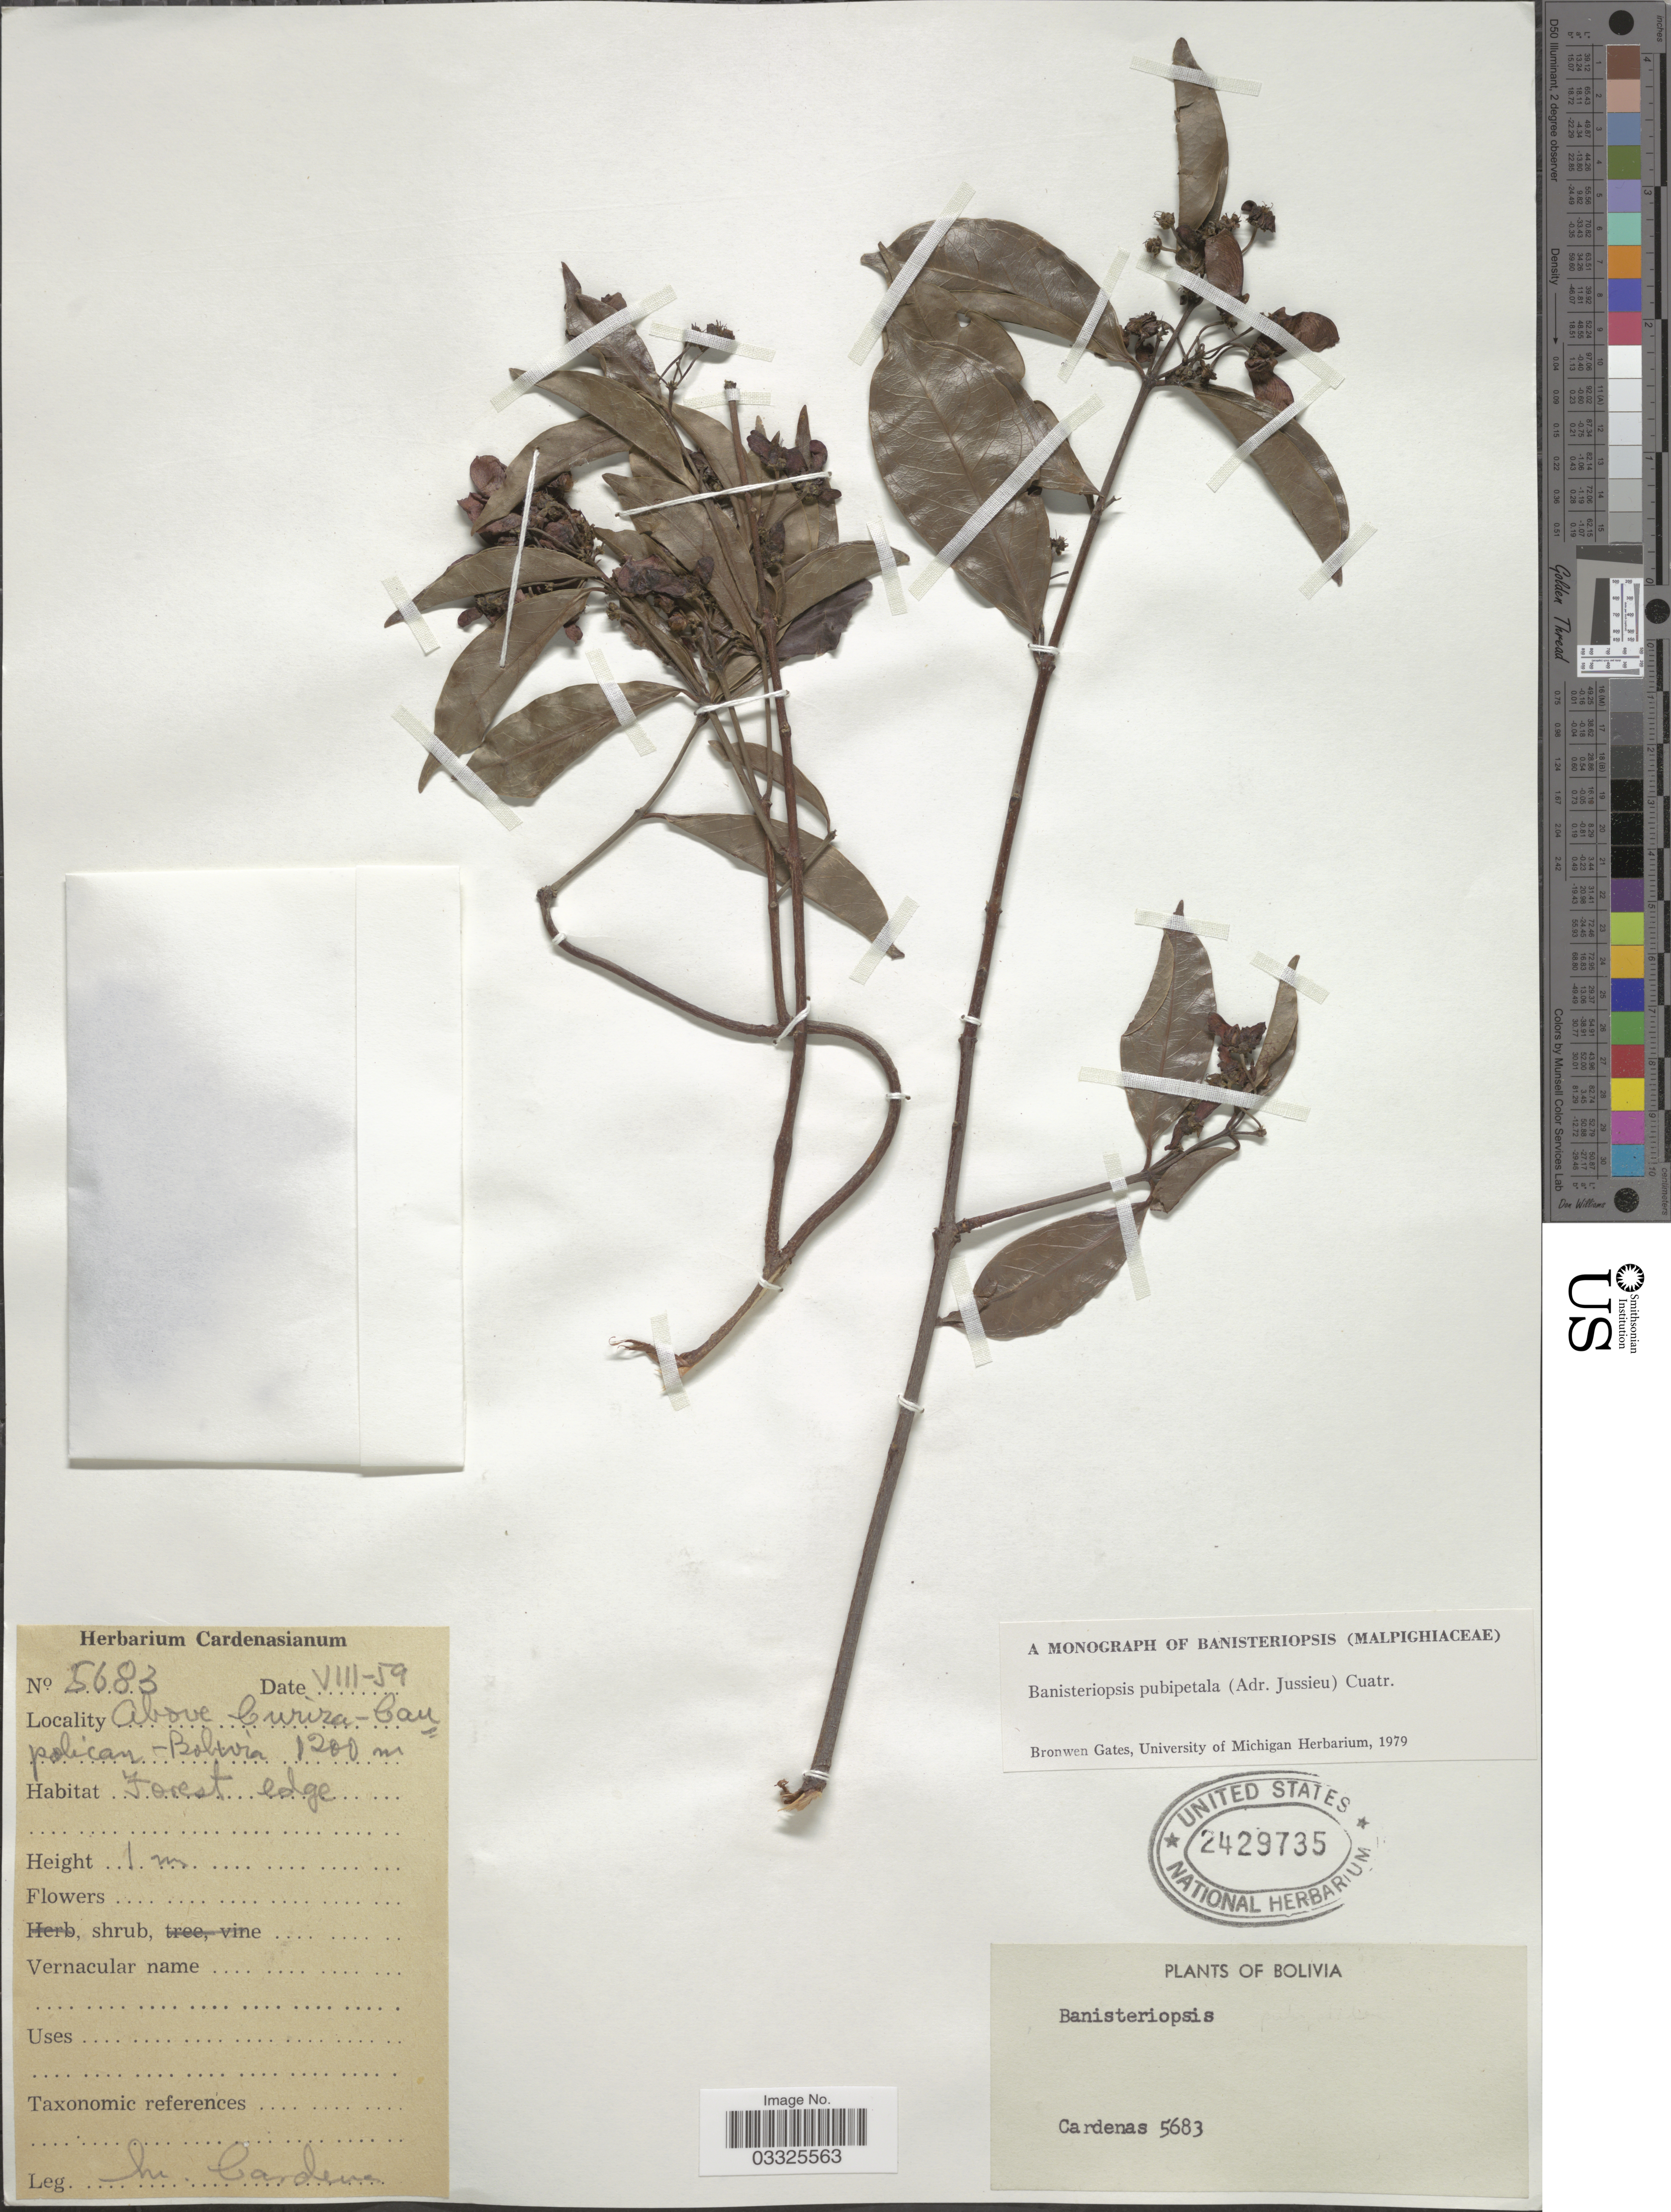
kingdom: Plantae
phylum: Tracheophyta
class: Magnoliopsida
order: Malpighiales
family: Malpighiaceae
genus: Banisteriopsis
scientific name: Banisteriopsis pubipetala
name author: (A. Juss.) Cuatrec.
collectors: M. Cárdenas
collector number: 5683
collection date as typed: Transcribed d/m/y: /8/59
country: Bolivia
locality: Above Curiza-Caupolican.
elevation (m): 1200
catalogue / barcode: US 2429735